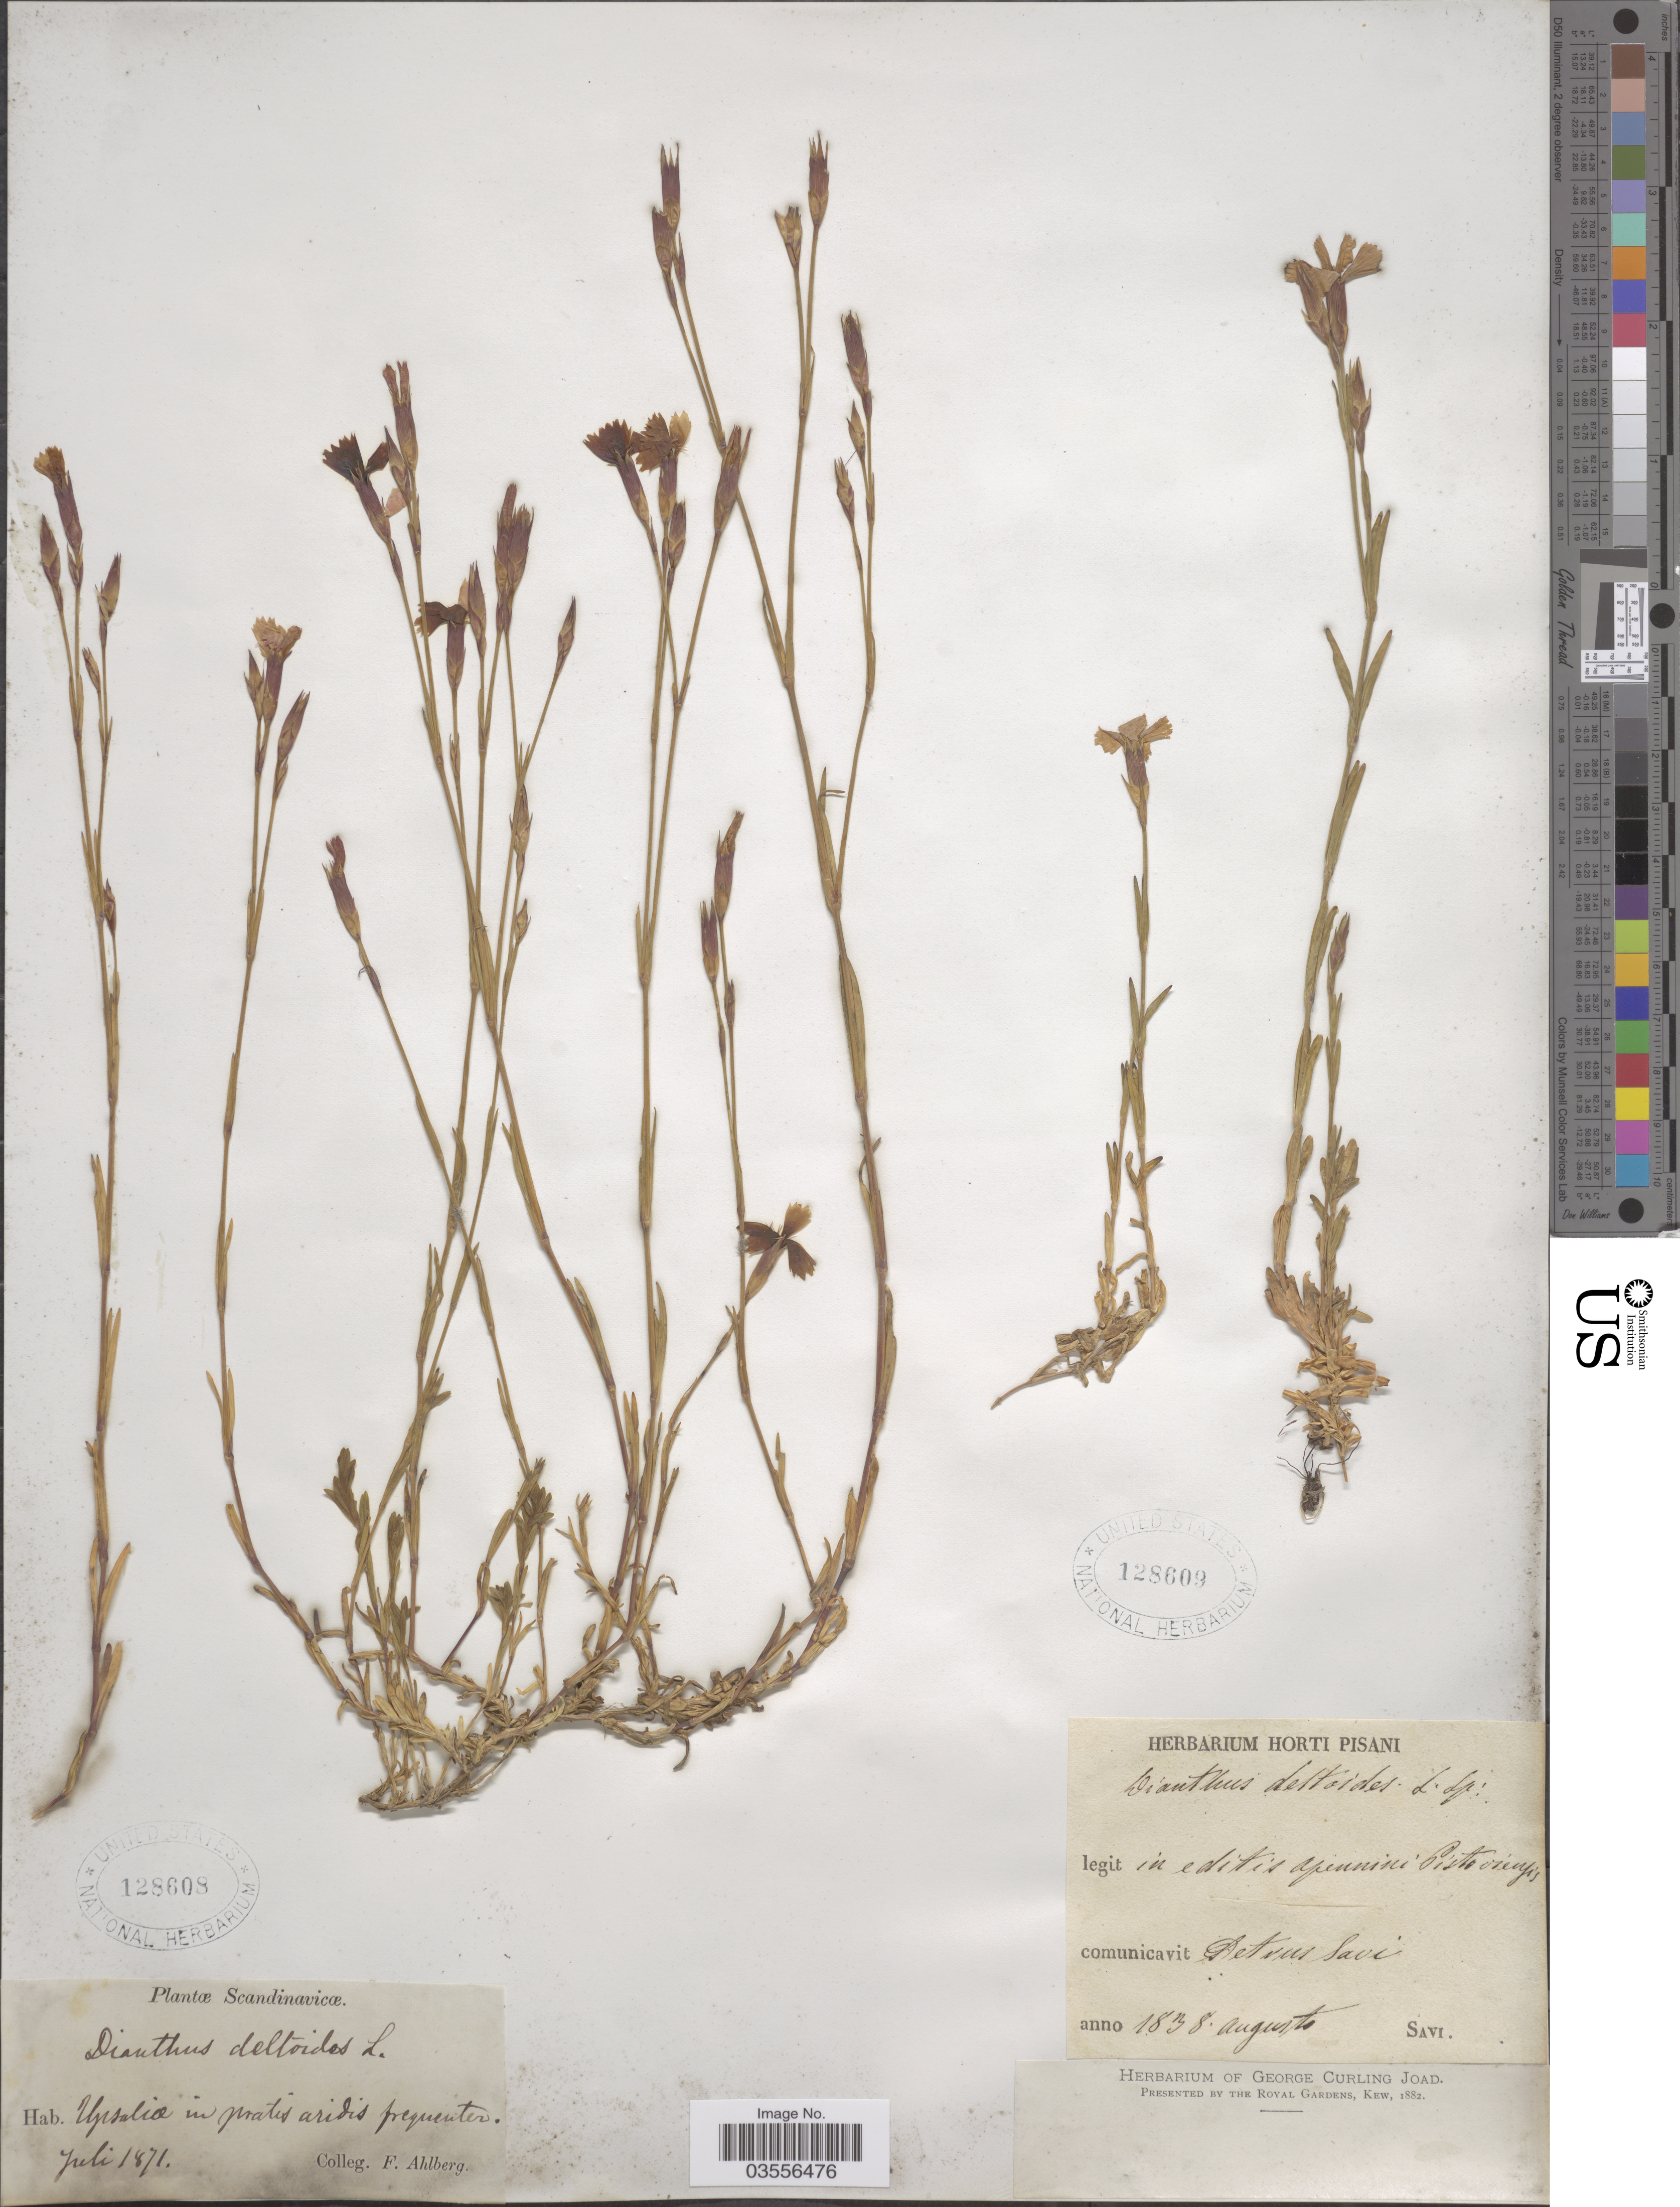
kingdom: Plantae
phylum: Tracheophyta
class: Magnoliopsida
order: Caryophyllales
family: Caryophyllaceae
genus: Dianthus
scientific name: Dianthus deltoides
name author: L.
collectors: F. Ahlberg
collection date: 1871-07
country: Sweden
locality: Scandinavicæ. Upsaliæ.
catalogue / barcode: US 128608